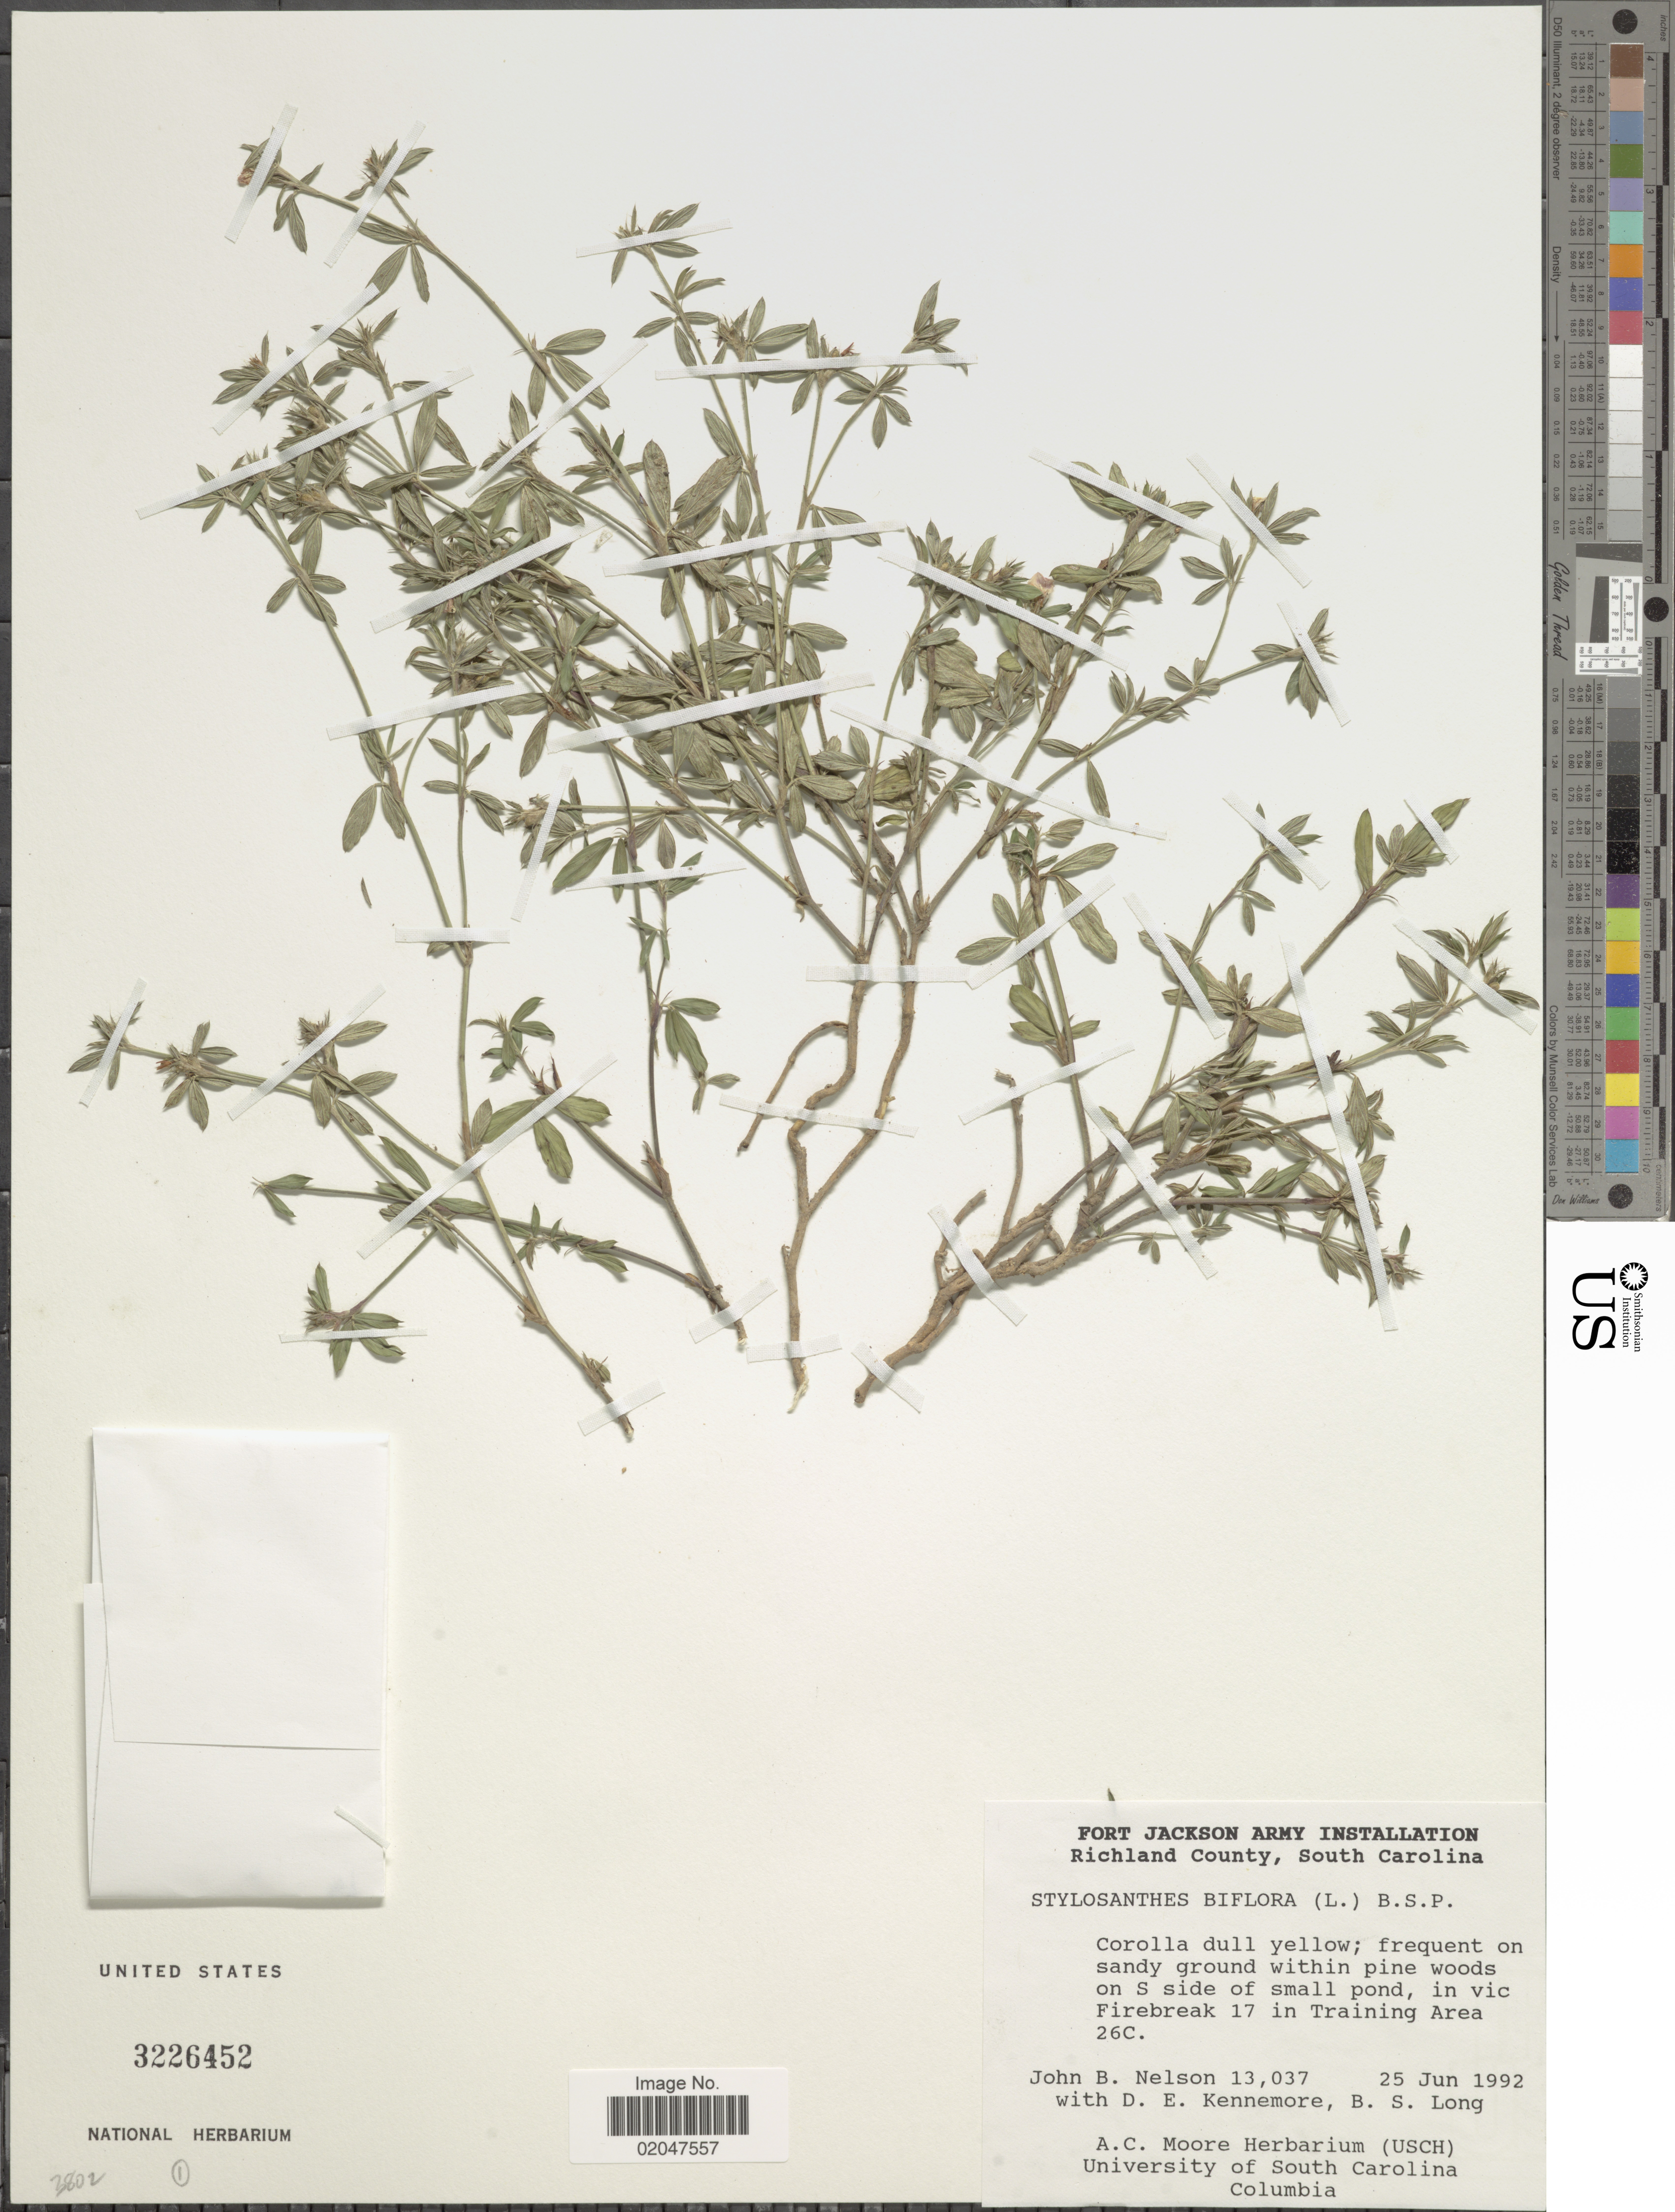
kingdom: Plantae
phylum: Tracheophyta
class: Magnoliopsida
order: Fabales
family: Fabaceae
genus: Stylosanthes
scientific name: Stylosanthes biflora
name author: (L.) Britton et al.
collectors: J. Nelson, D. Kennemore & B. Long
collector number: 13037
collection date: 1992-06-25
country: United States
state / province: South Carolina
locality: Fort Jackson Army Installation, Richland County, vic Firebreak 17 in Training Area 26C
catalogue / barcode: US 3226452